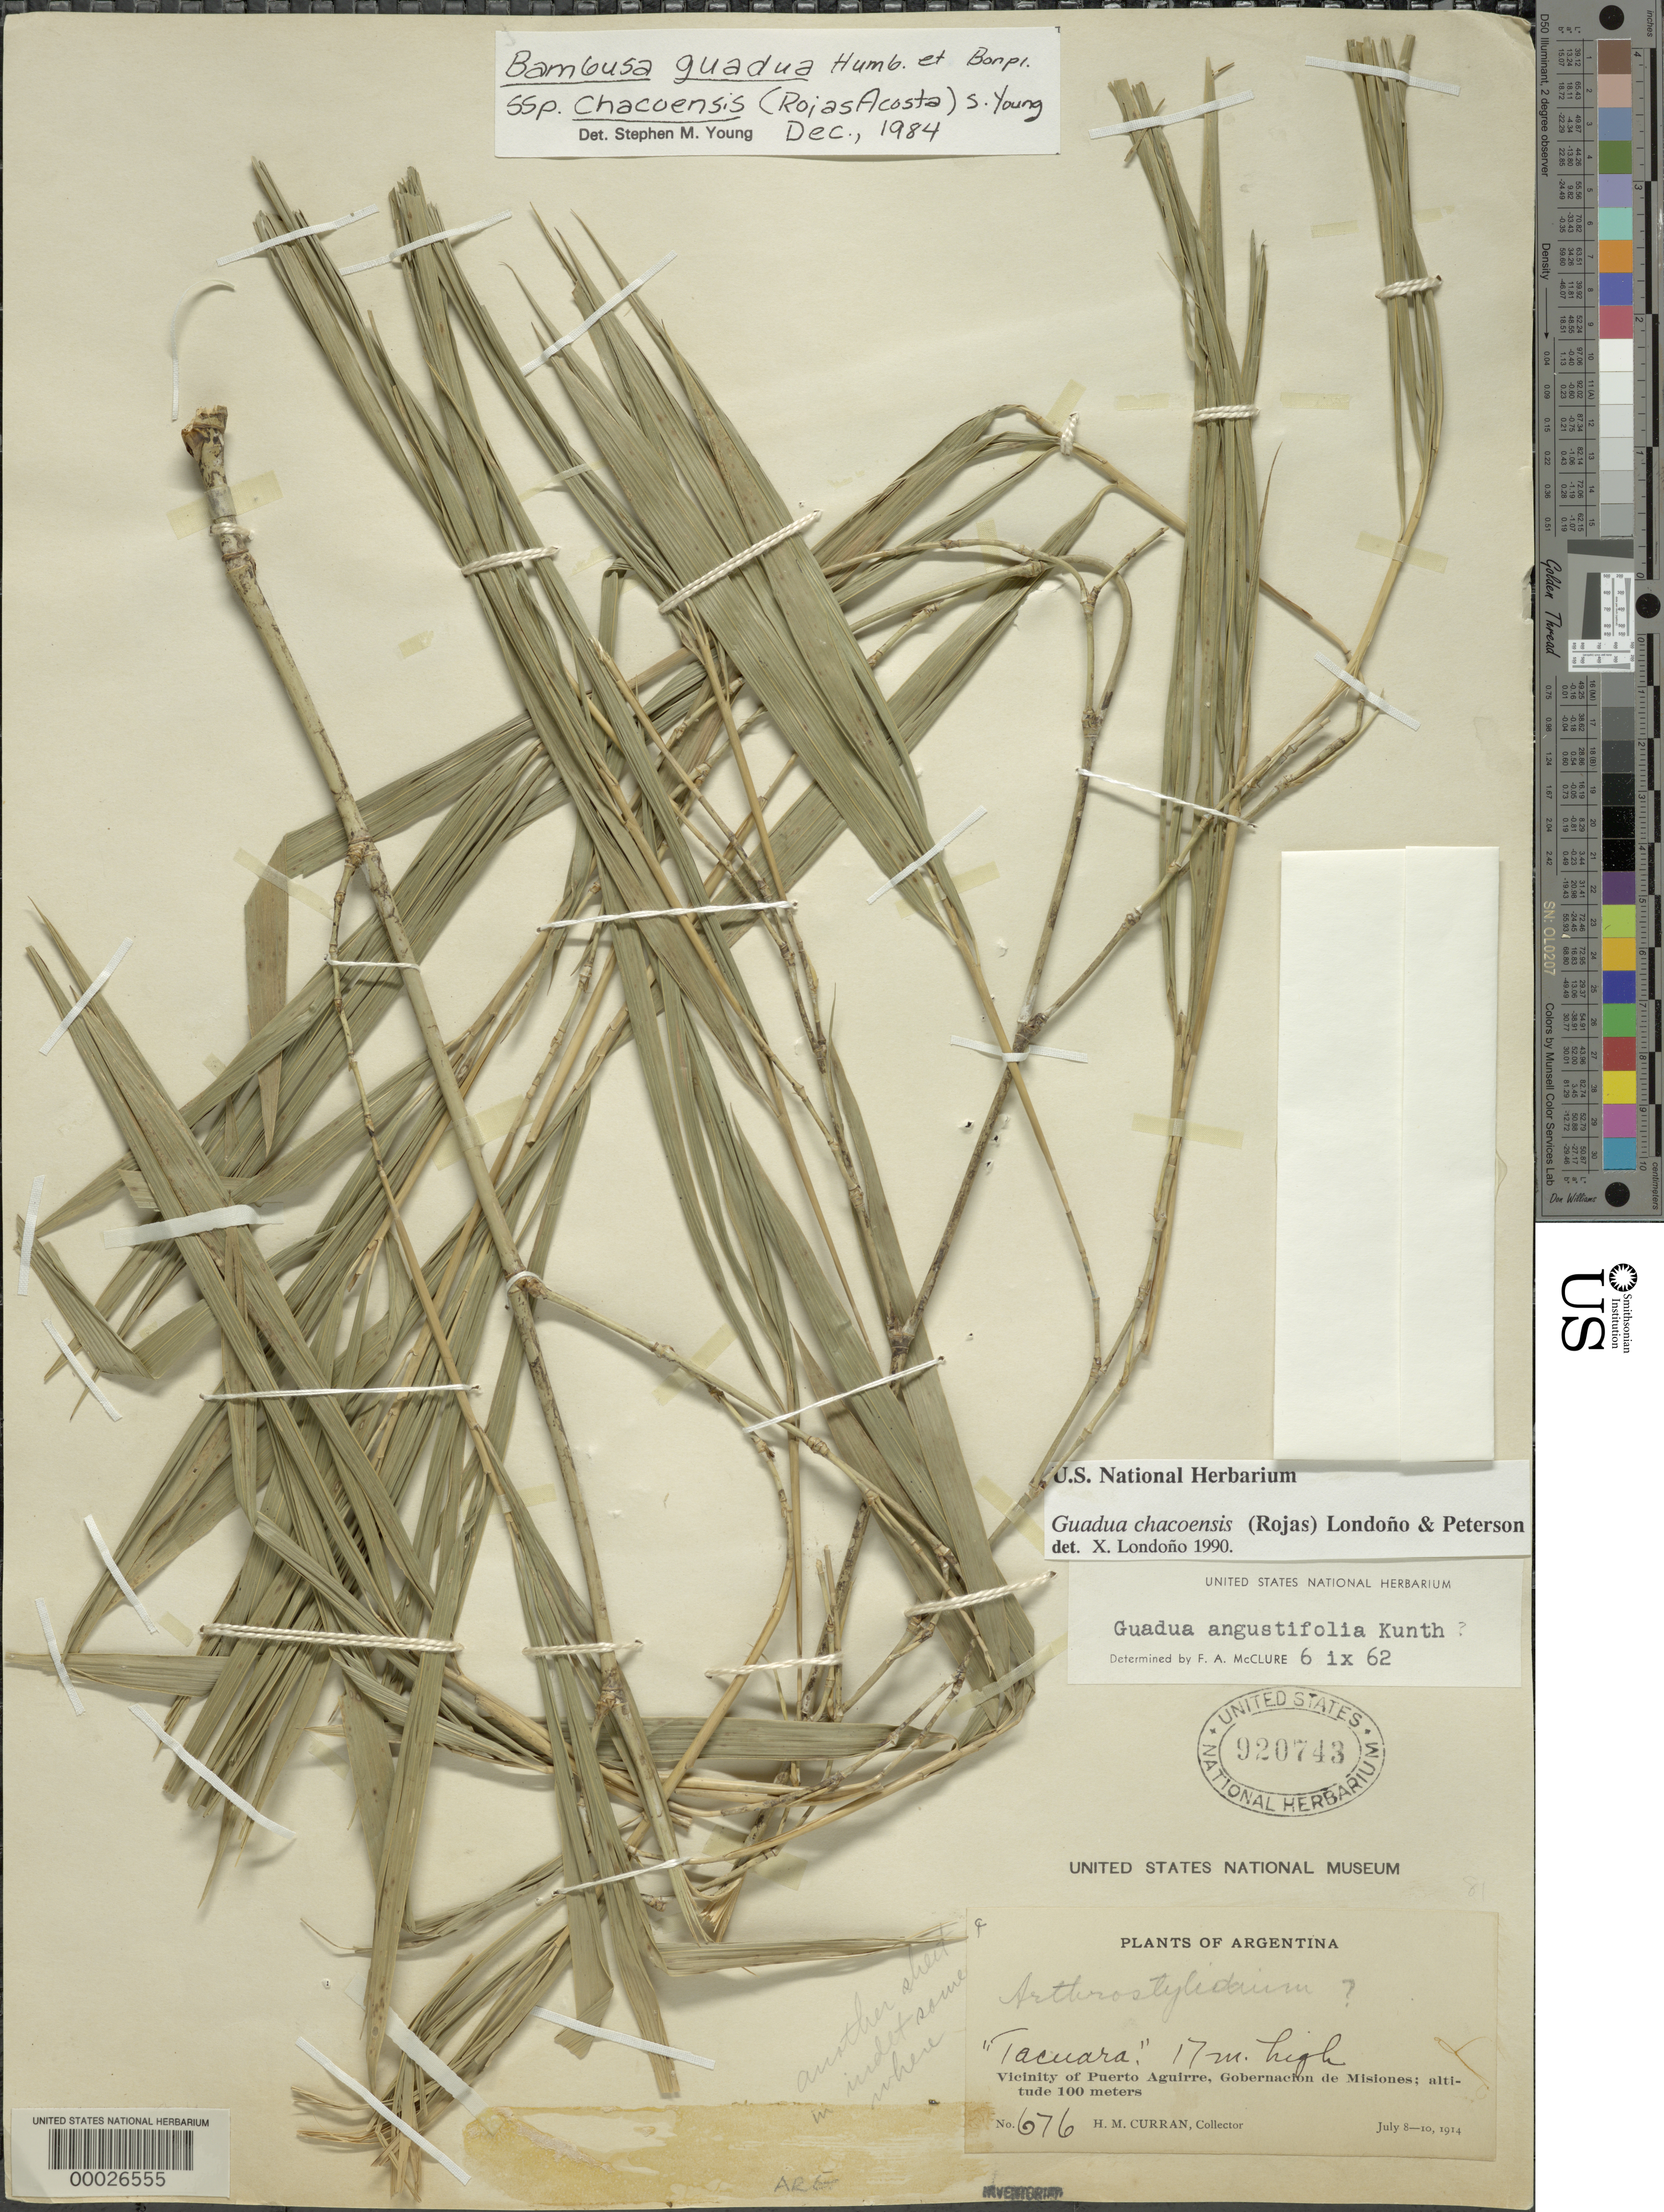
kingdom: Plantae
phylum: Tracheophyta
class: Liliopsida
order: Poales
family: Poaceae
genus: Guadua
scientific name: Guadua chacoensis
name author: (Rojas) Londoño & P.M. Peterson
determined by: Londoño, X., (TULV), Jardin Botanico "Juan Maria Cespedes"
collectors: H. M. Curran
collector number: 676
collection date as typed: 08 Jul 1914 to 10 Jul 1914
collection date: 1914-07-08/1914-07-10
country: Argentina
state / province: Misiones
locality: Vicinity of Puerto Aguirre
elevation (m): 100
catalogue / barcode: US 920743